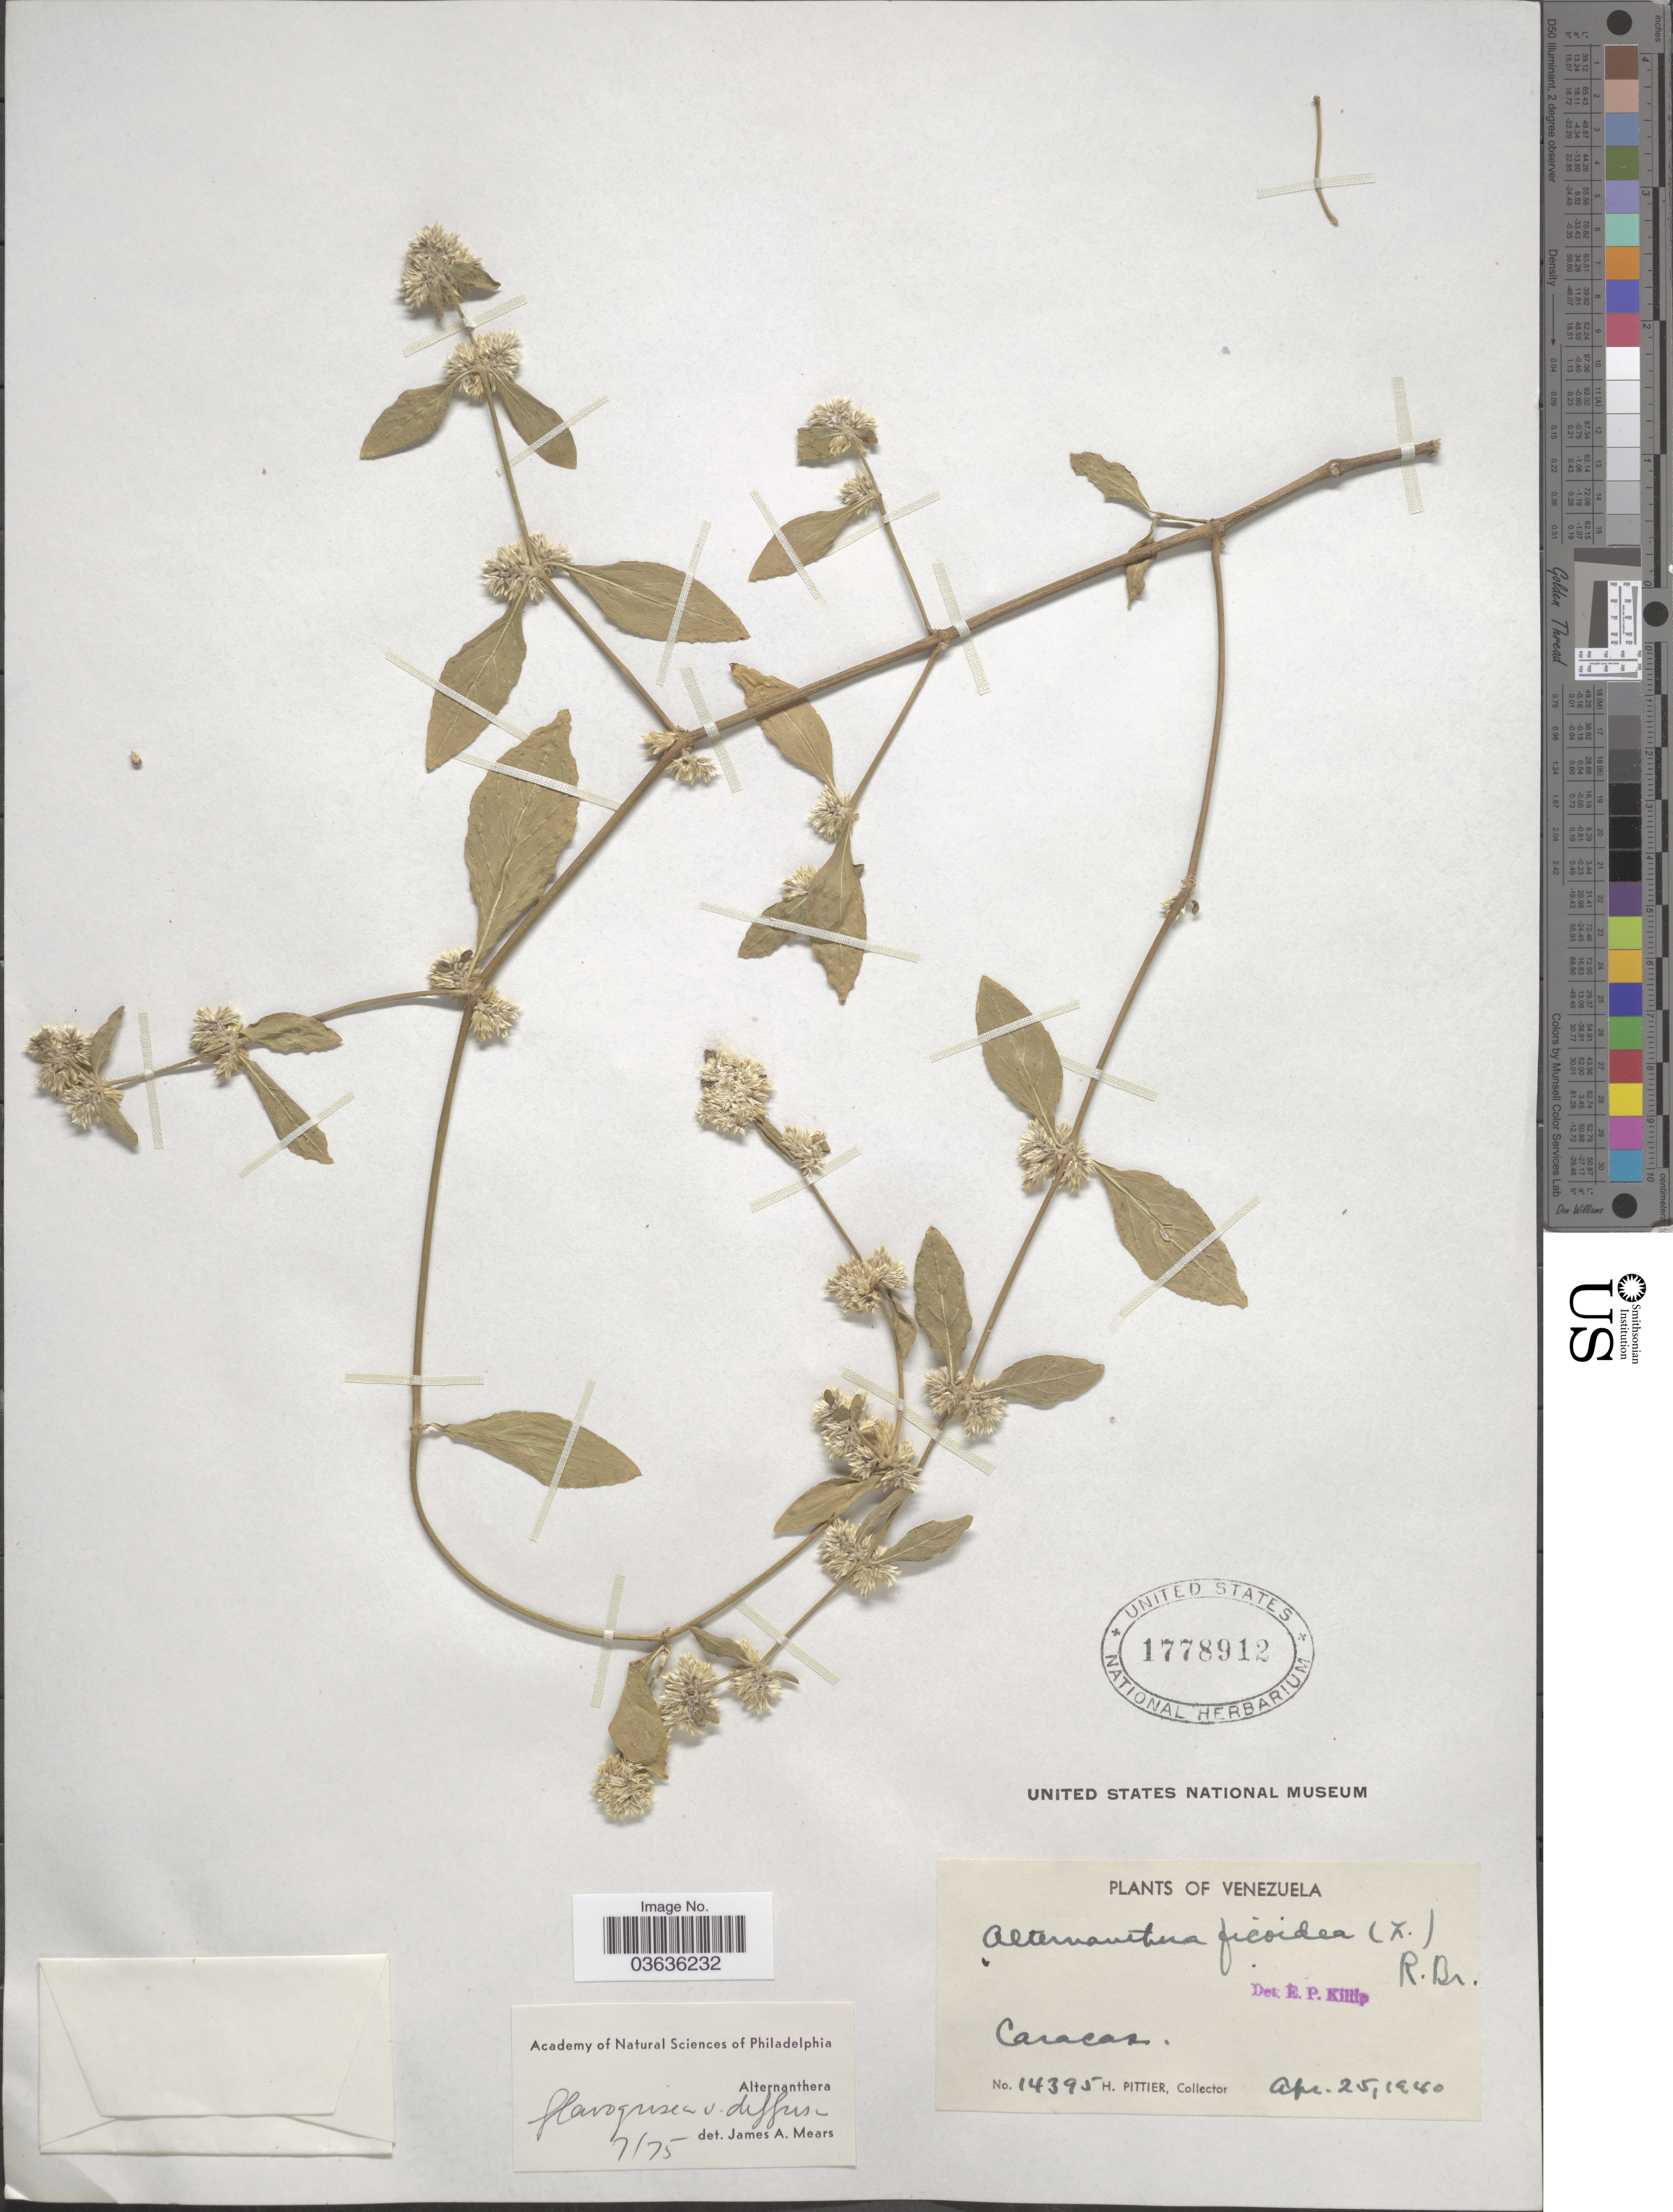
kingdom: Plantae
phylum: Tracheophyta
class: Magnoliopsida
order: Caryophyllales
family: Amaranthaceae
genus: Alternanthera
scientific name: Alternanthera flavogrisea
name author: Urb.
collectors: H. F. Pittier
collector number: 14395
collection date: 1940-04-25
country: Venezuela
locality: Caracas.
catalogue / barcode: US 1778912